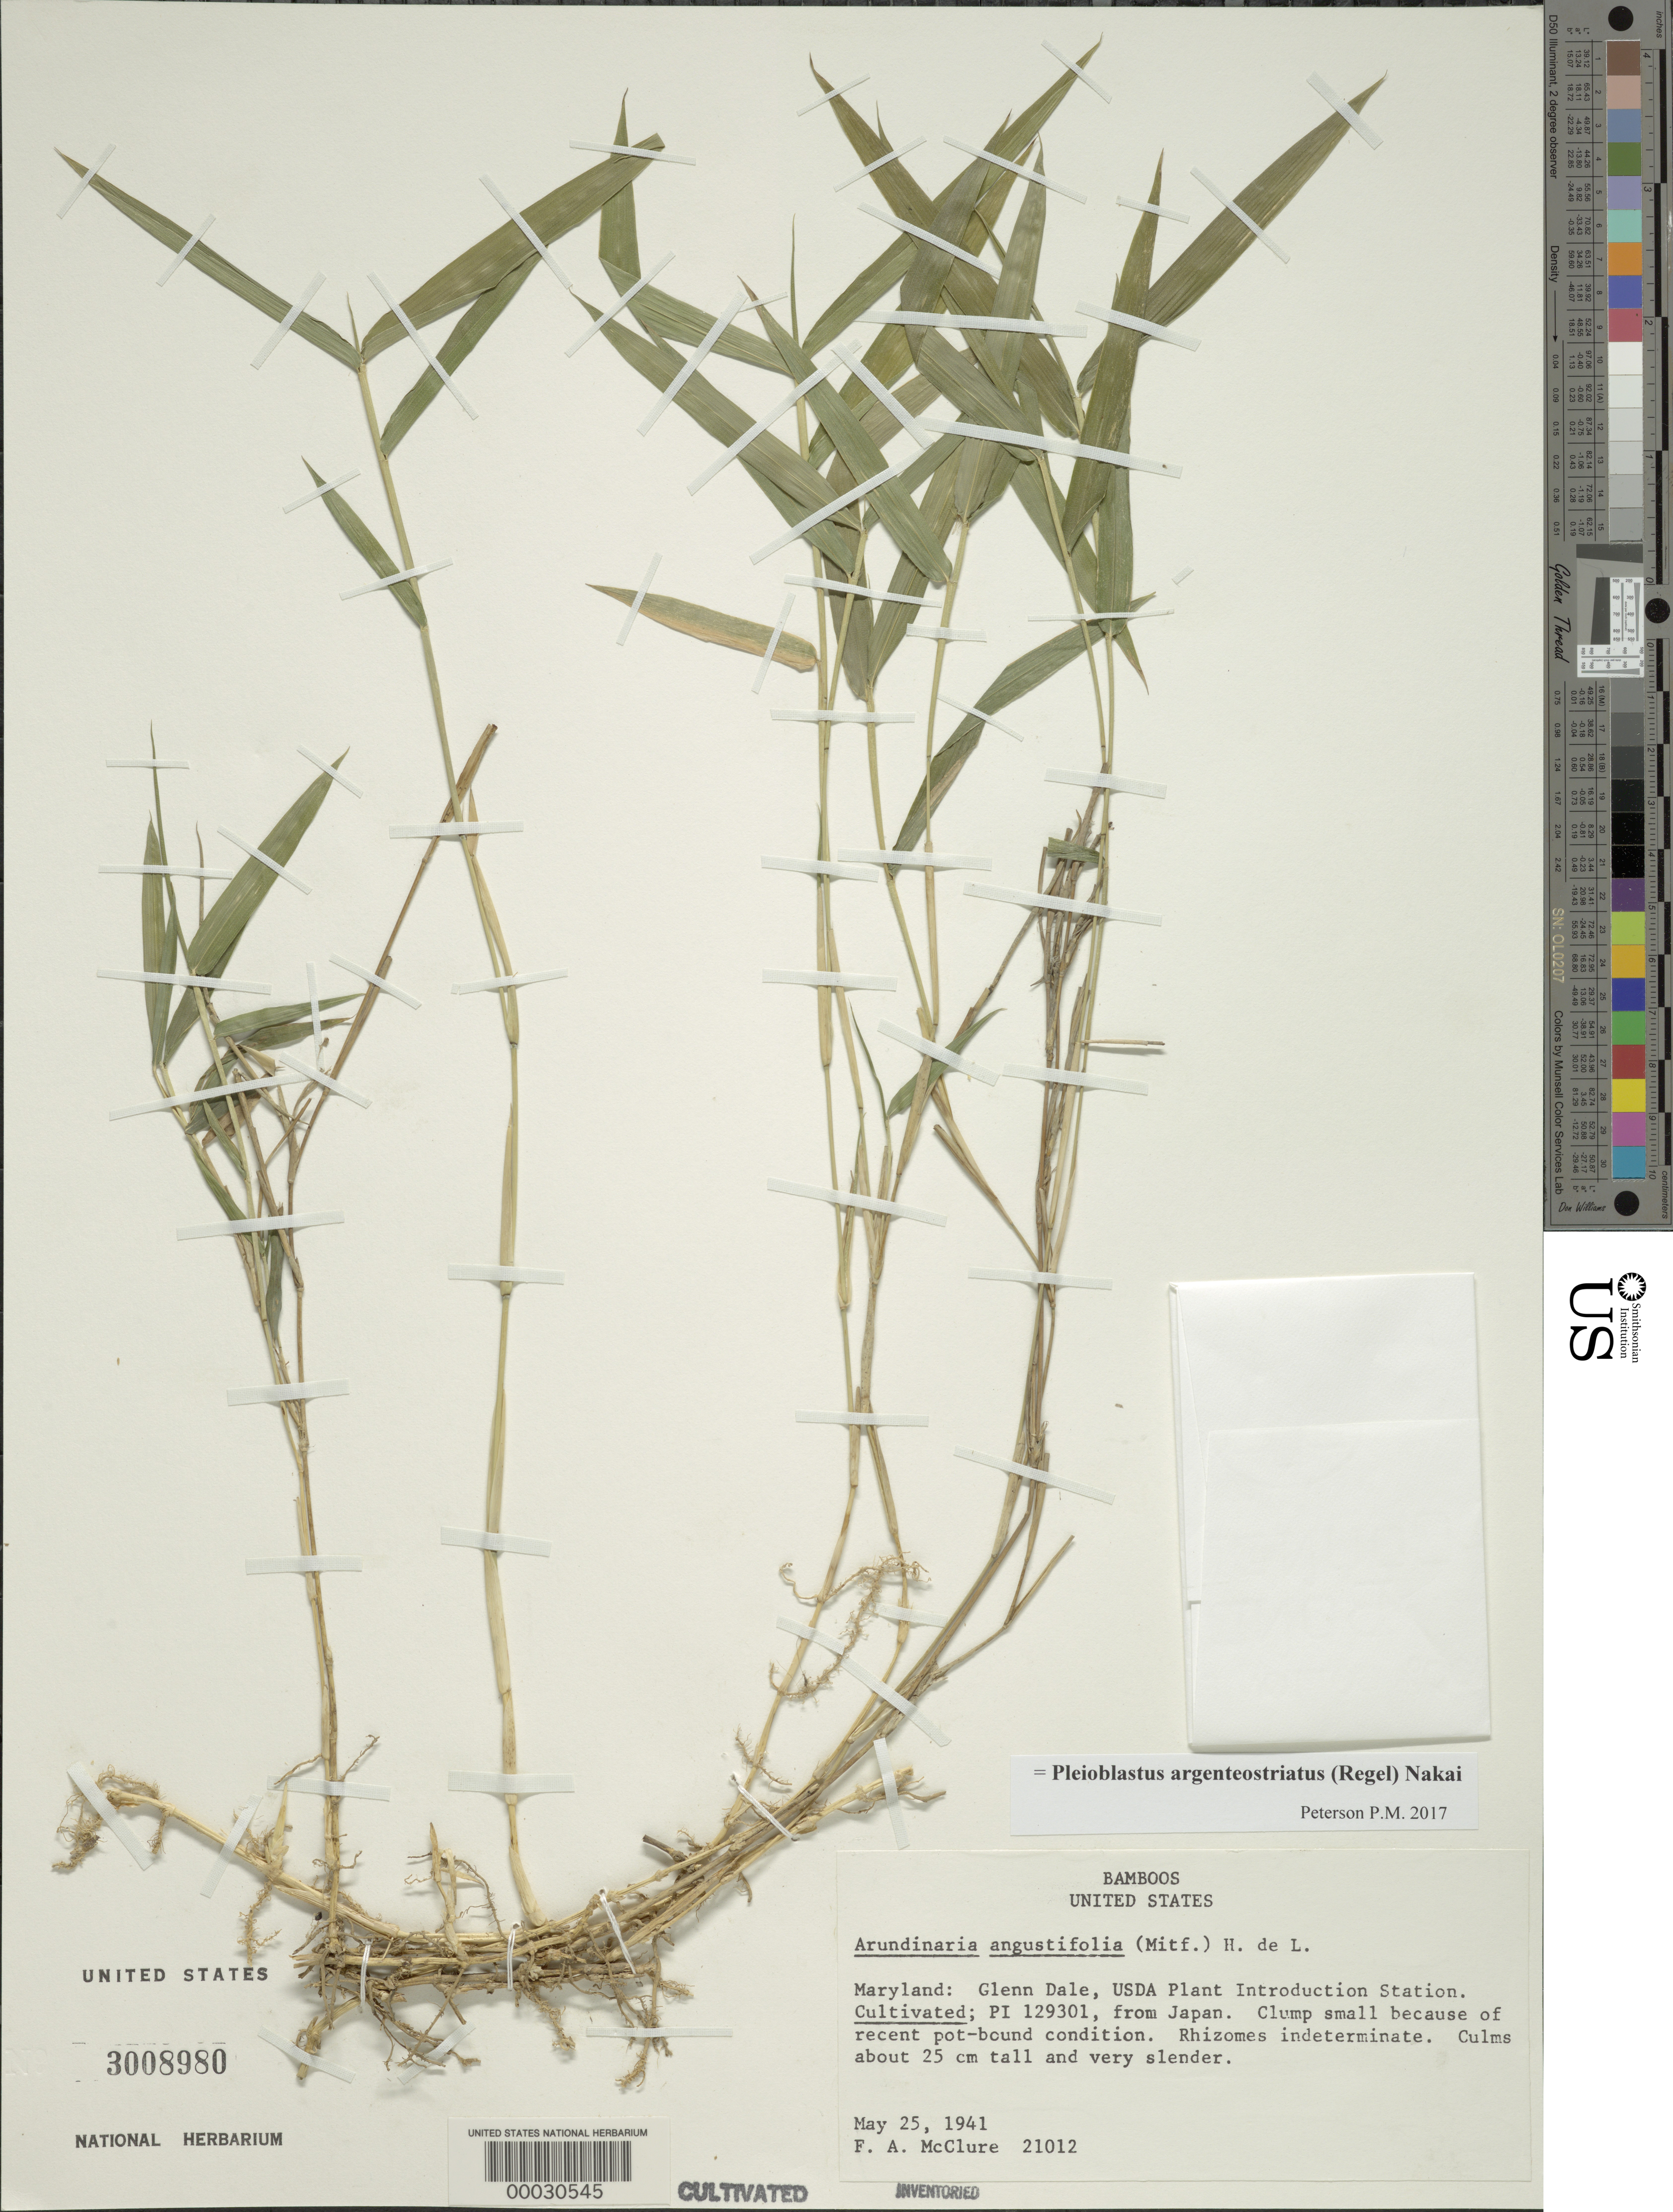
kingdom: Plantae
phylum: Tracheophyta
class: Liliopsida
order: Poales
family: Poaceae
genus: Pleioblastus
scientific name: Pleioblastus argenteostriatus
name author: (Regel) Nakai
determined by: Poaceae Reorganization Project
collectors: F. A. McClure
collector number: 21012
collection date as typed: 25 May 1941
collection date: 1941-05-25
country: United States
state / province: Maryland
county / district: Prince George's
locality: Usda plant introduction station - glenn dale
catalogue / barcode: US 3008980